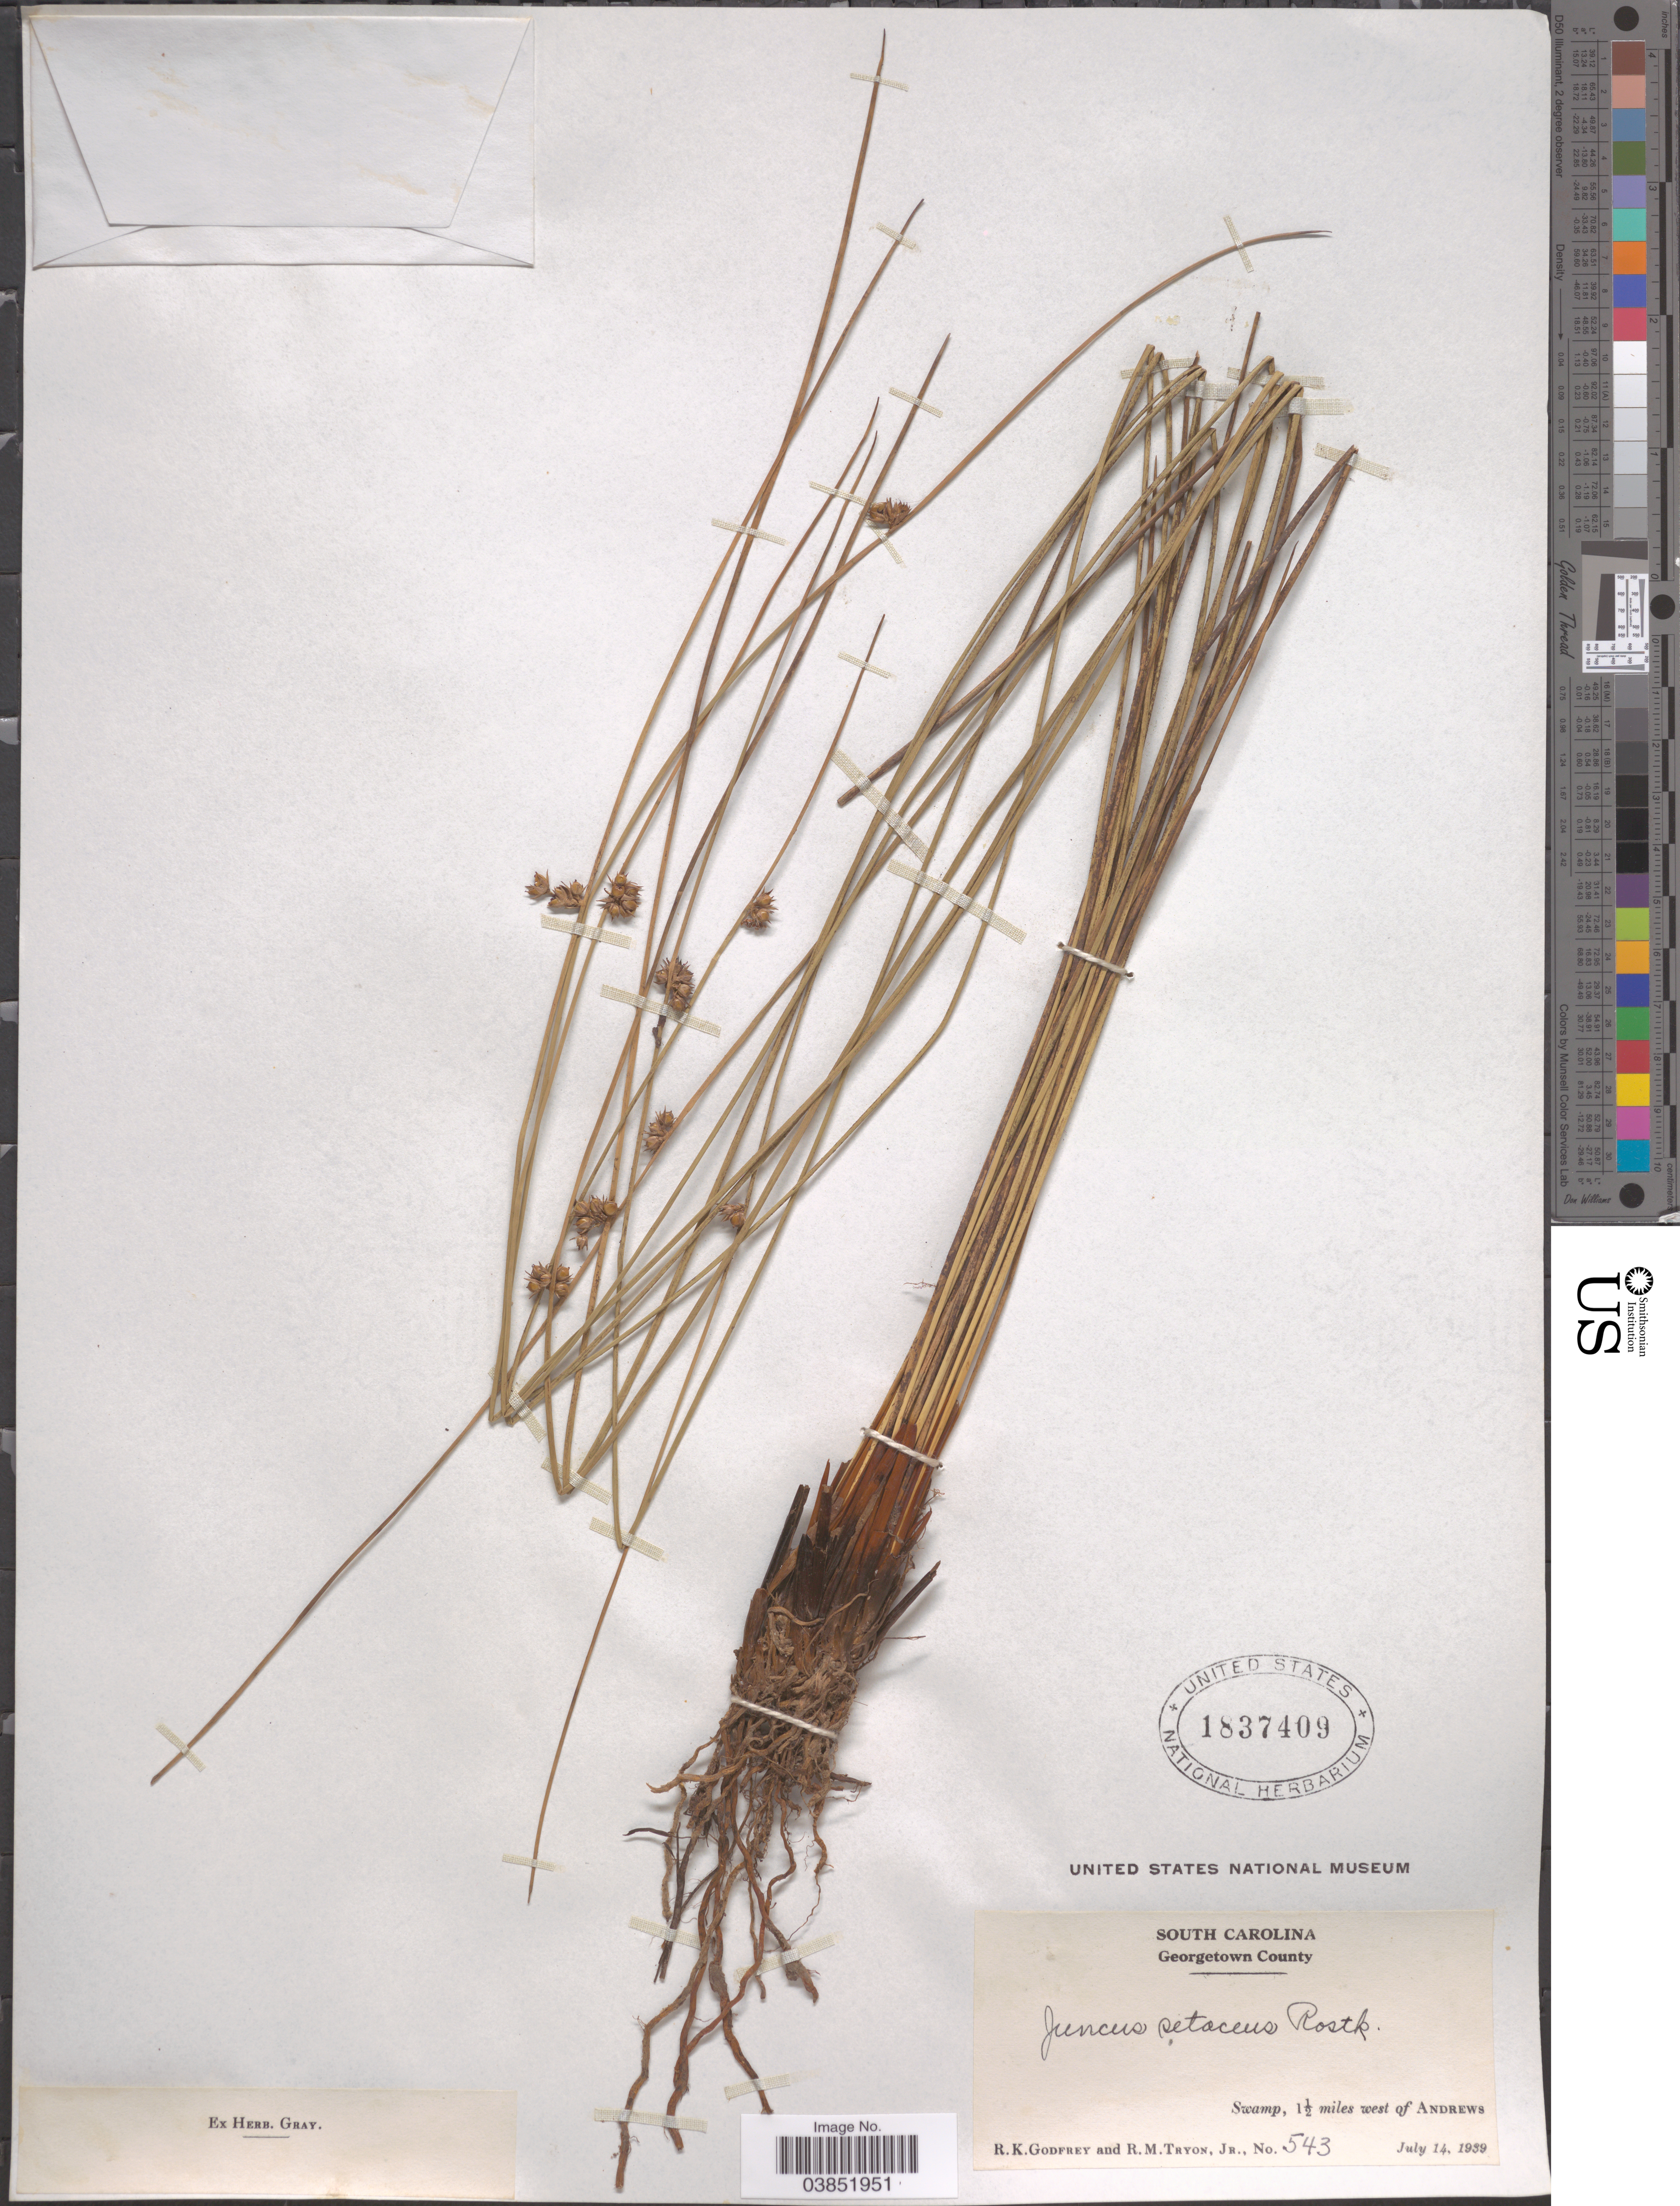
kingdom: Plantae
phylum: Tracheophyta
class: Liliopsida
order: Poales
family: Juncaceae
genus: Juncus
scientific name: Juncus coriaceus Mack.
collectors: R. K. Godfrey & R. Tryon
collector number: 543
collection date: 1939-07-14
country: United States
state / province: South Carolina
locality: Georgetown County. Swamp, 1½ miles west of Andrews.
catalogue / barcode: US 1837409